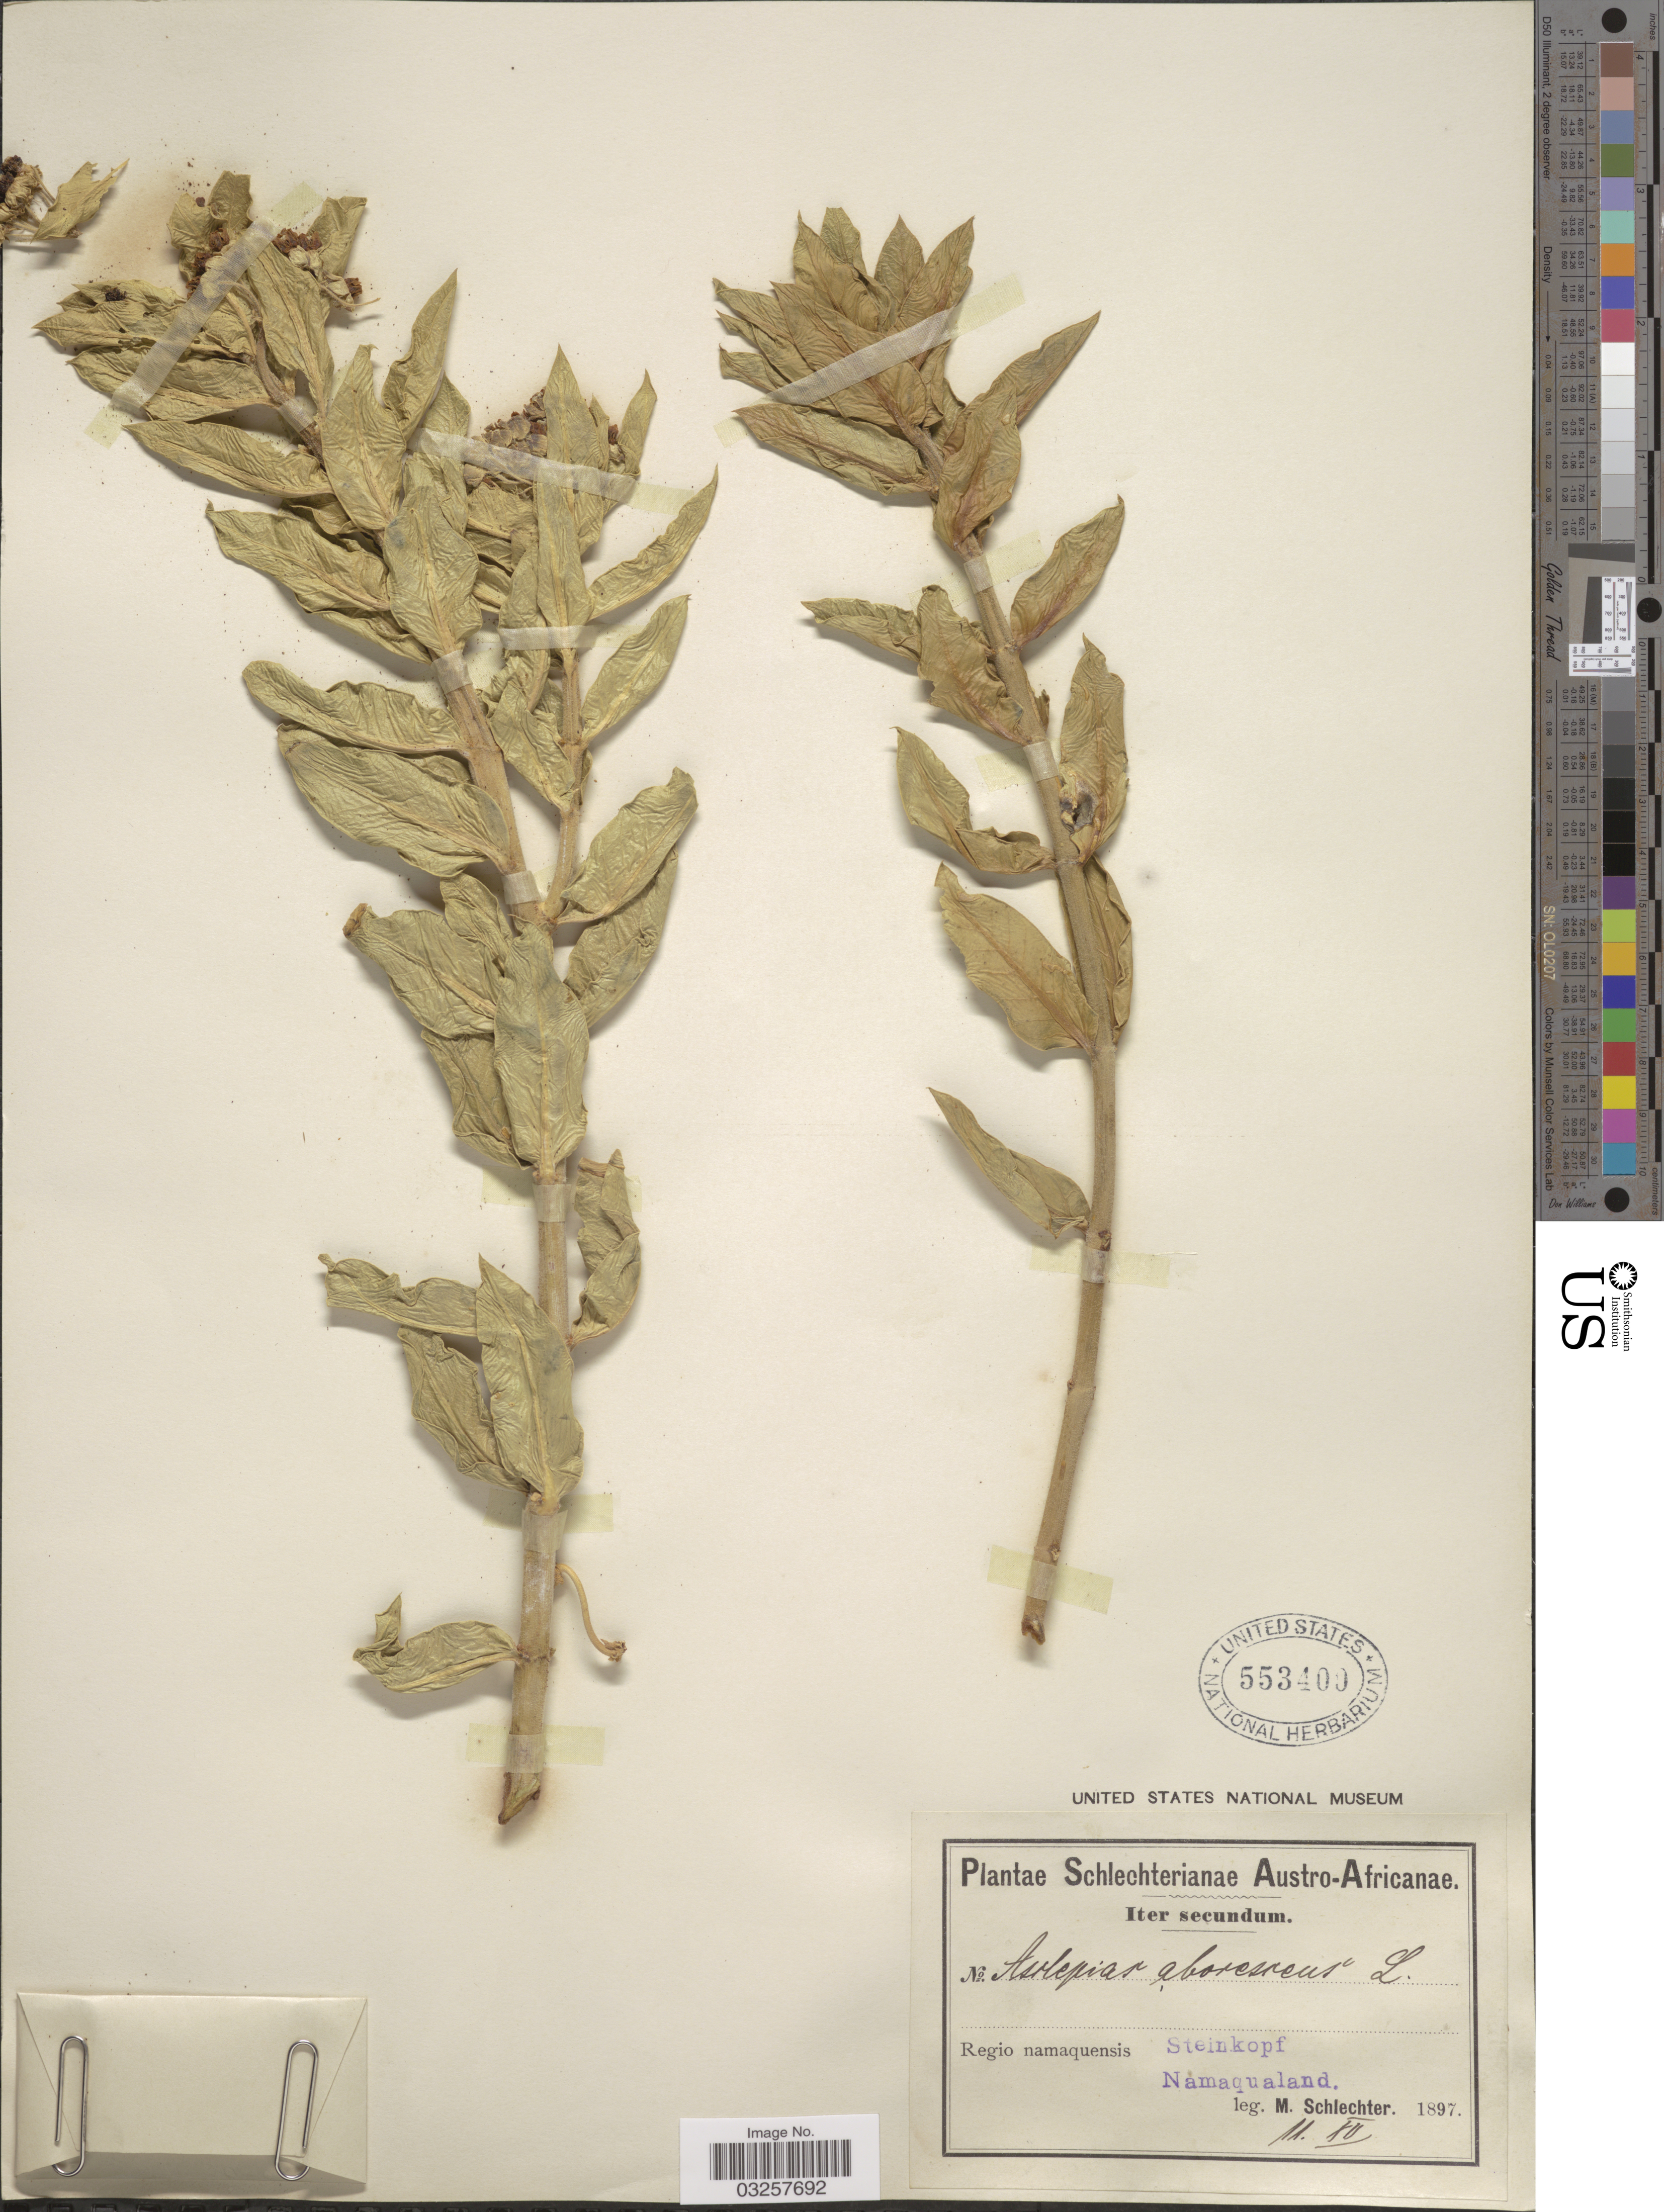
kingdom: Plantae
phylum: Tracheophyta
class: Magnoliopsida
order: Gentianales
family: Apocynaceae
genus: Asclepias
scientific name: Asclepias arborescens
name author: L.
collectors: M. Schlechter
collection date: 1897-12-11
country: South Africa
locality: Austro-Africanae. Regio namaquensis. Steinkopf. Namaqualand.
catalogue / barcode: US 553400